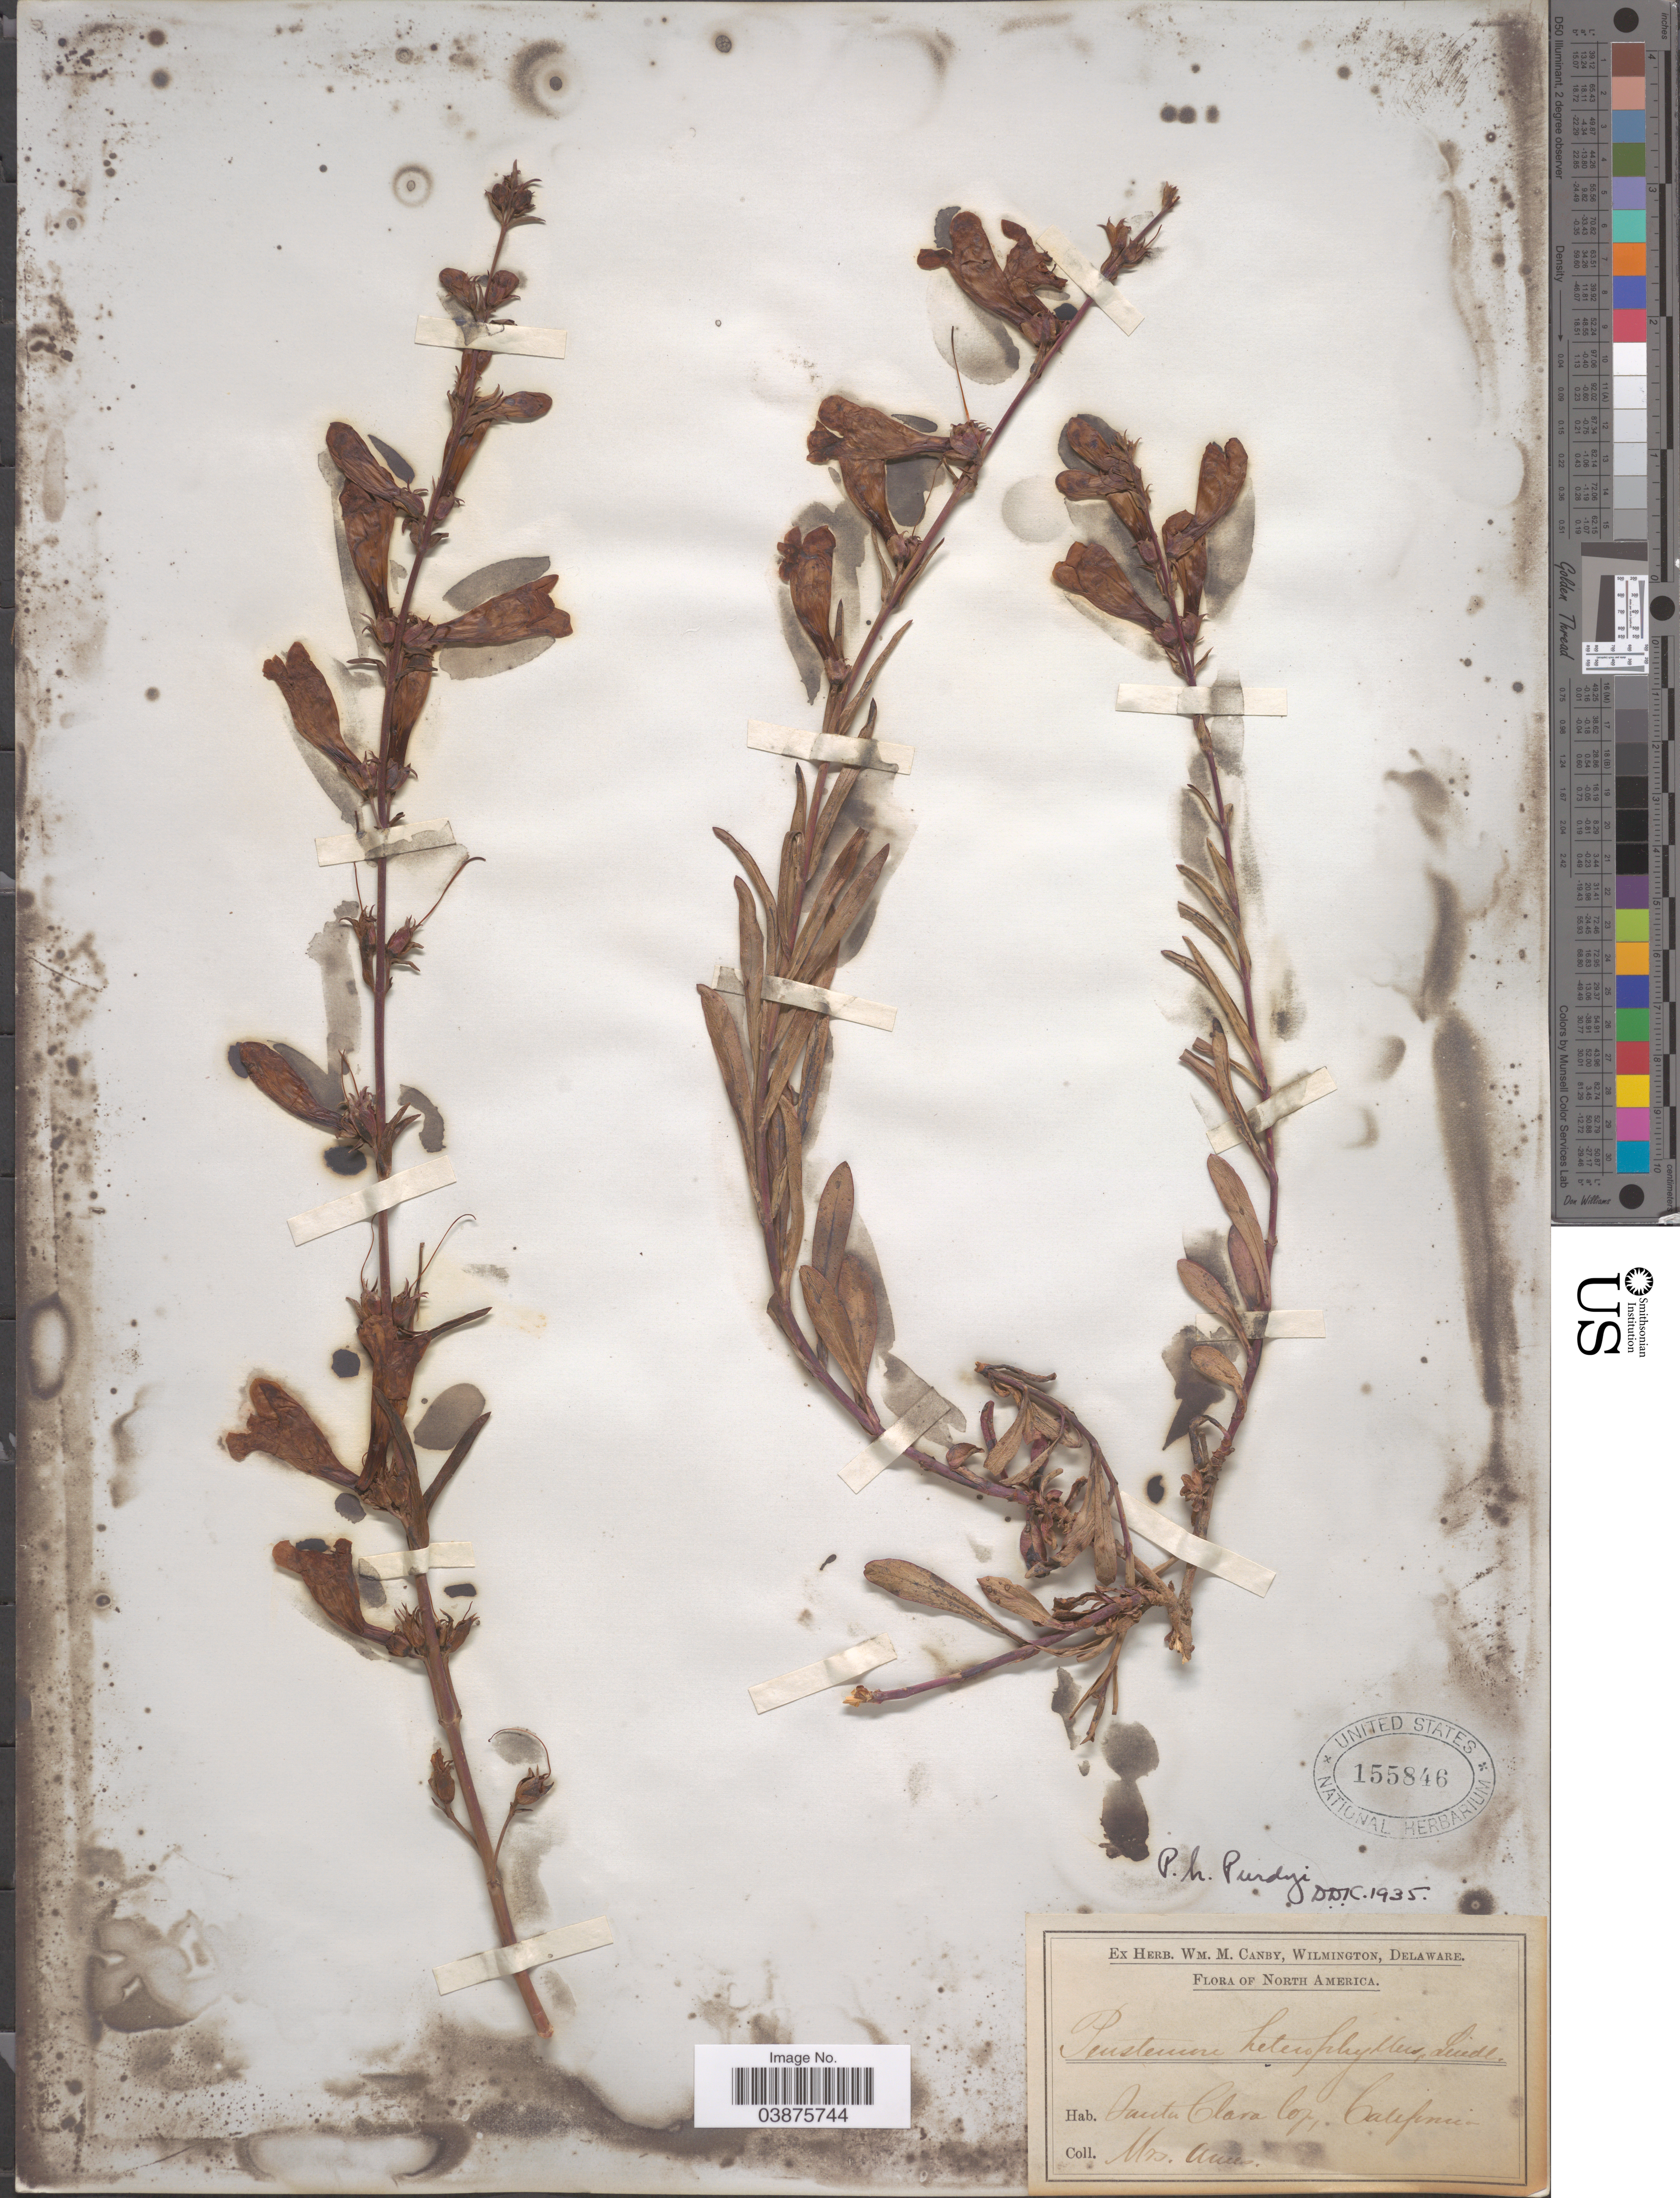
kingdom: Plantae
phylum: Tracheophyta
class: Magnoliopsida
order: Lamiales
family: Plantaginaceae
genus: Penstemon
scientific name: Penstemon heterophyllus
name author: Lindl.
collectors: -- Ames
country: United States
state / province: California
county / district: Santa Clara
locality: Santa Clara Co.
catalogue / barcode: US 155846